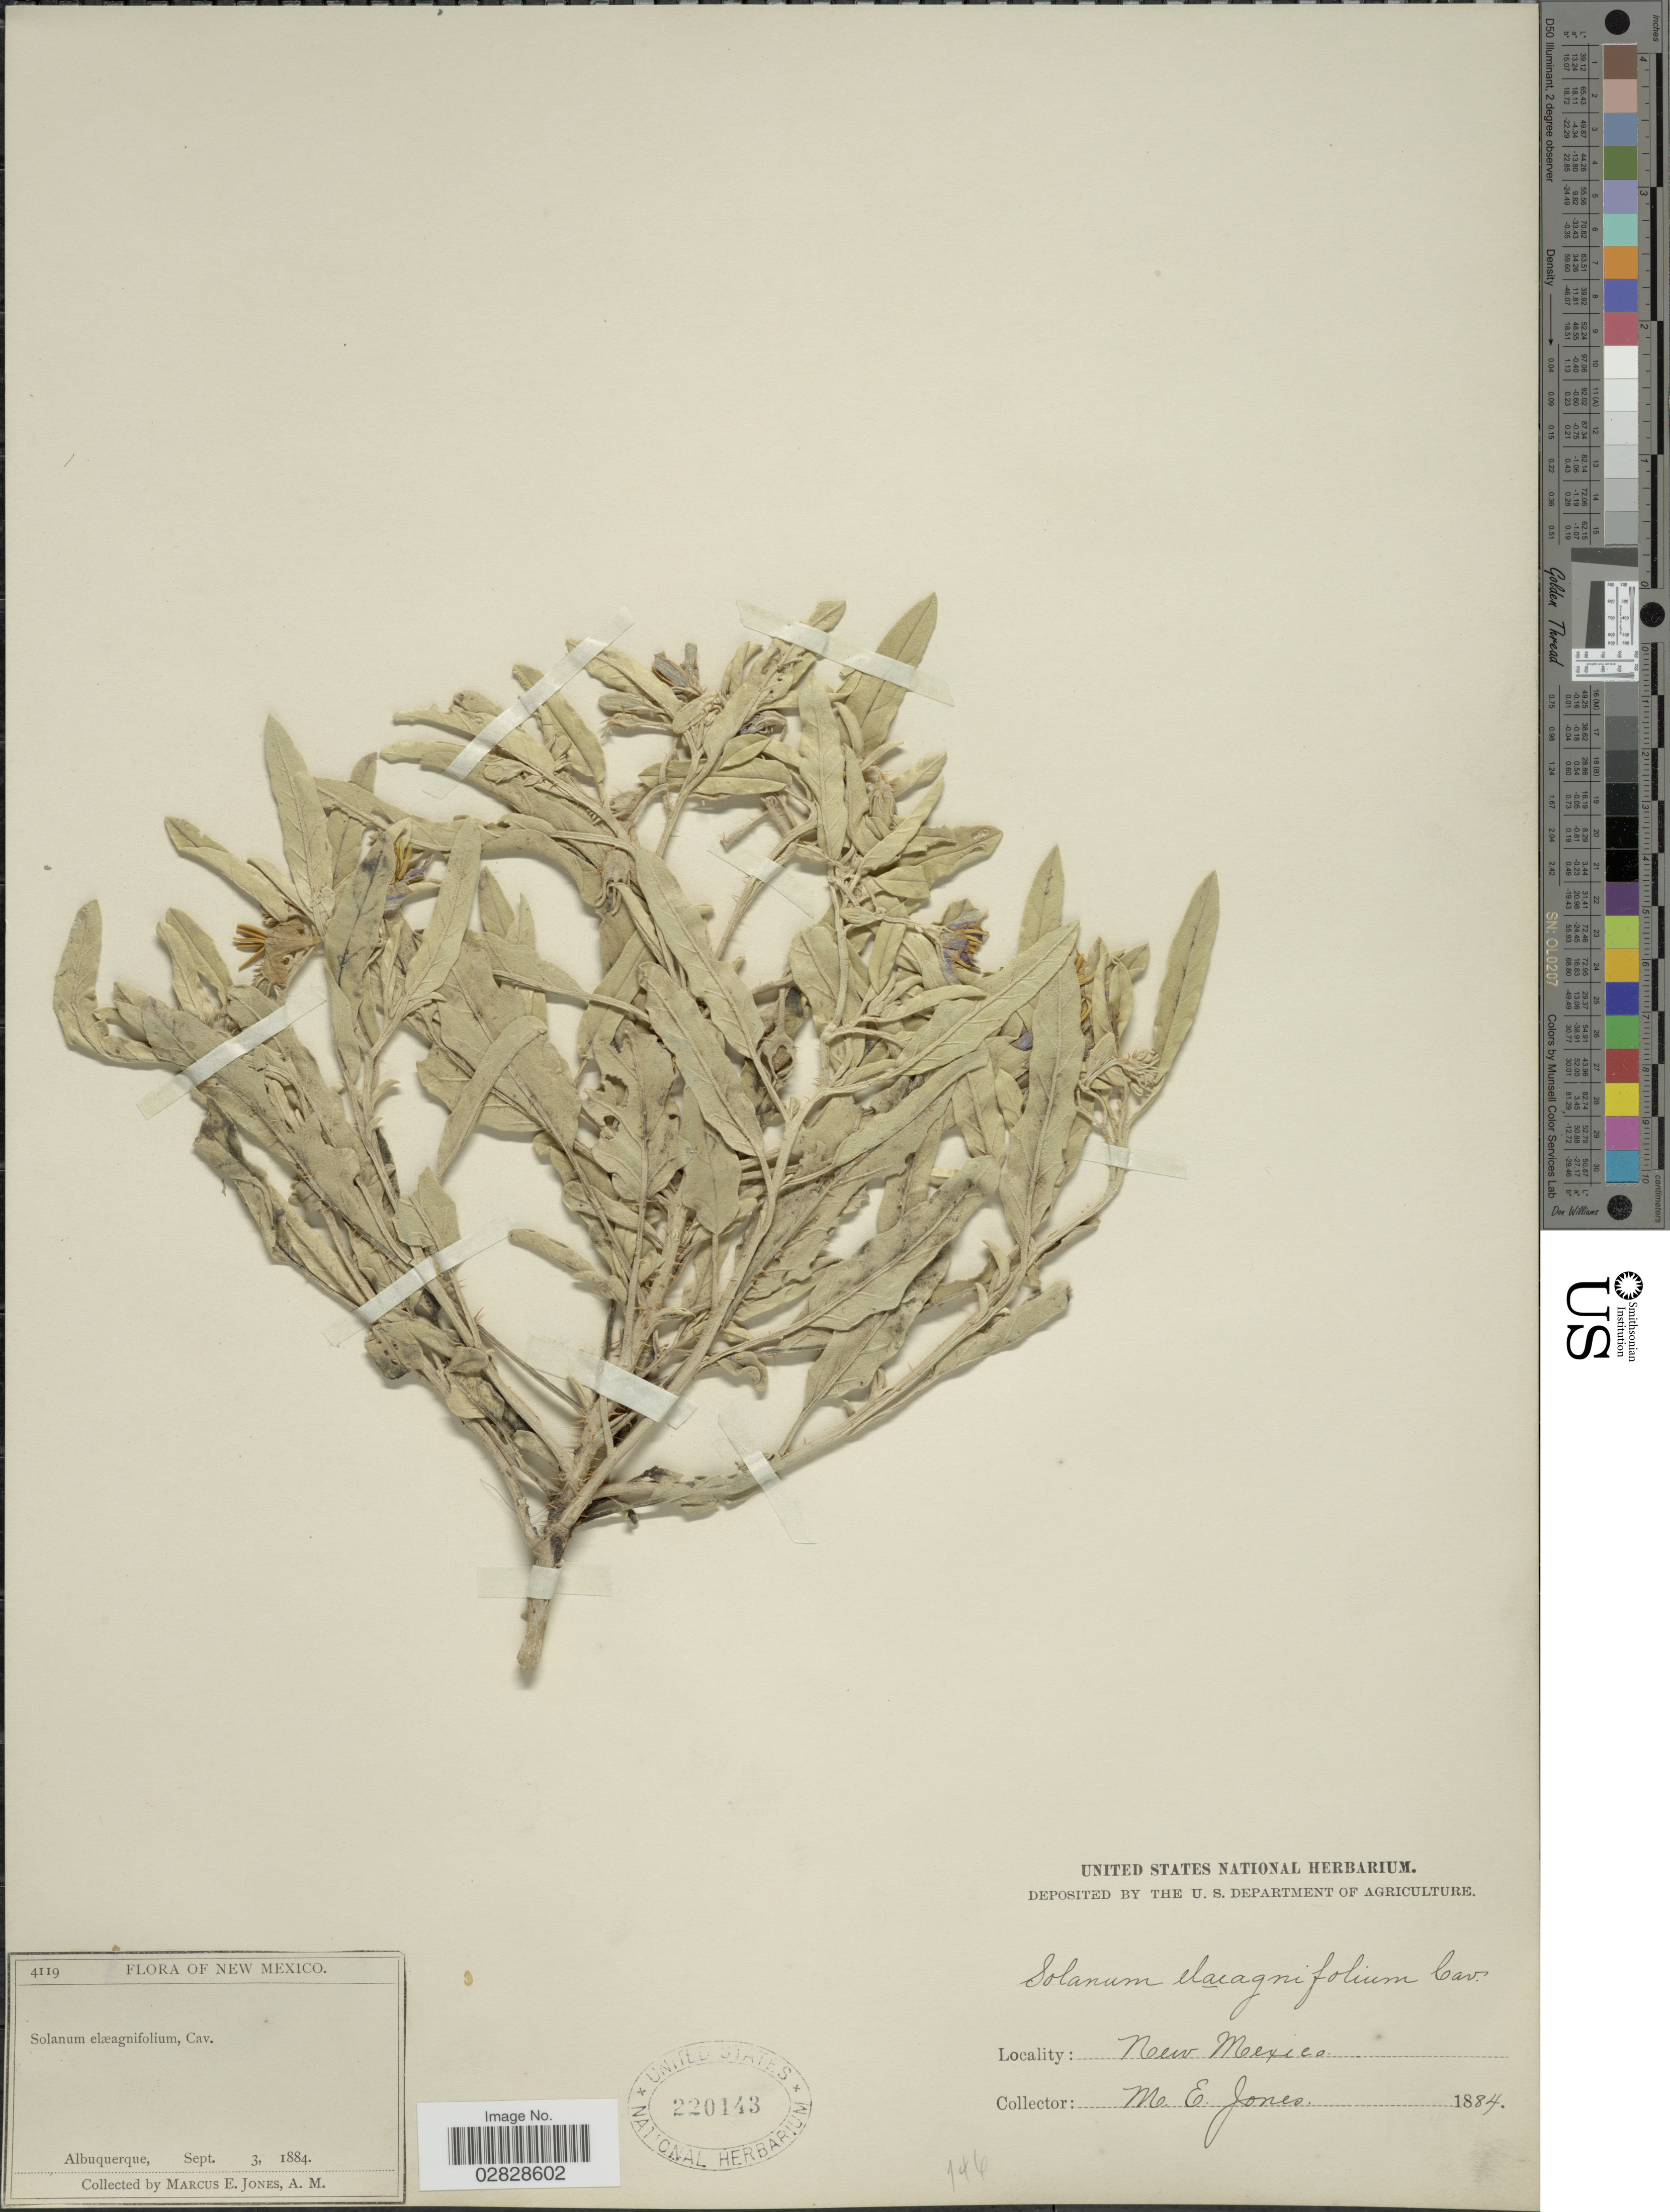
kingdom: Plantae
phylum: Tracheophyta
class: Magnoliopsida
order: Solanales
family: Solanaceae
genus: Solanum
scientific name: Solanum elaeagnifolium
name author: Cav.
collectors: M. E. Jones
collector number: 4119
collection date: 1884-09-03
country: United States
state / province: New Mexico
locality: Albuquerque.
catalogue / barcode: US 220143